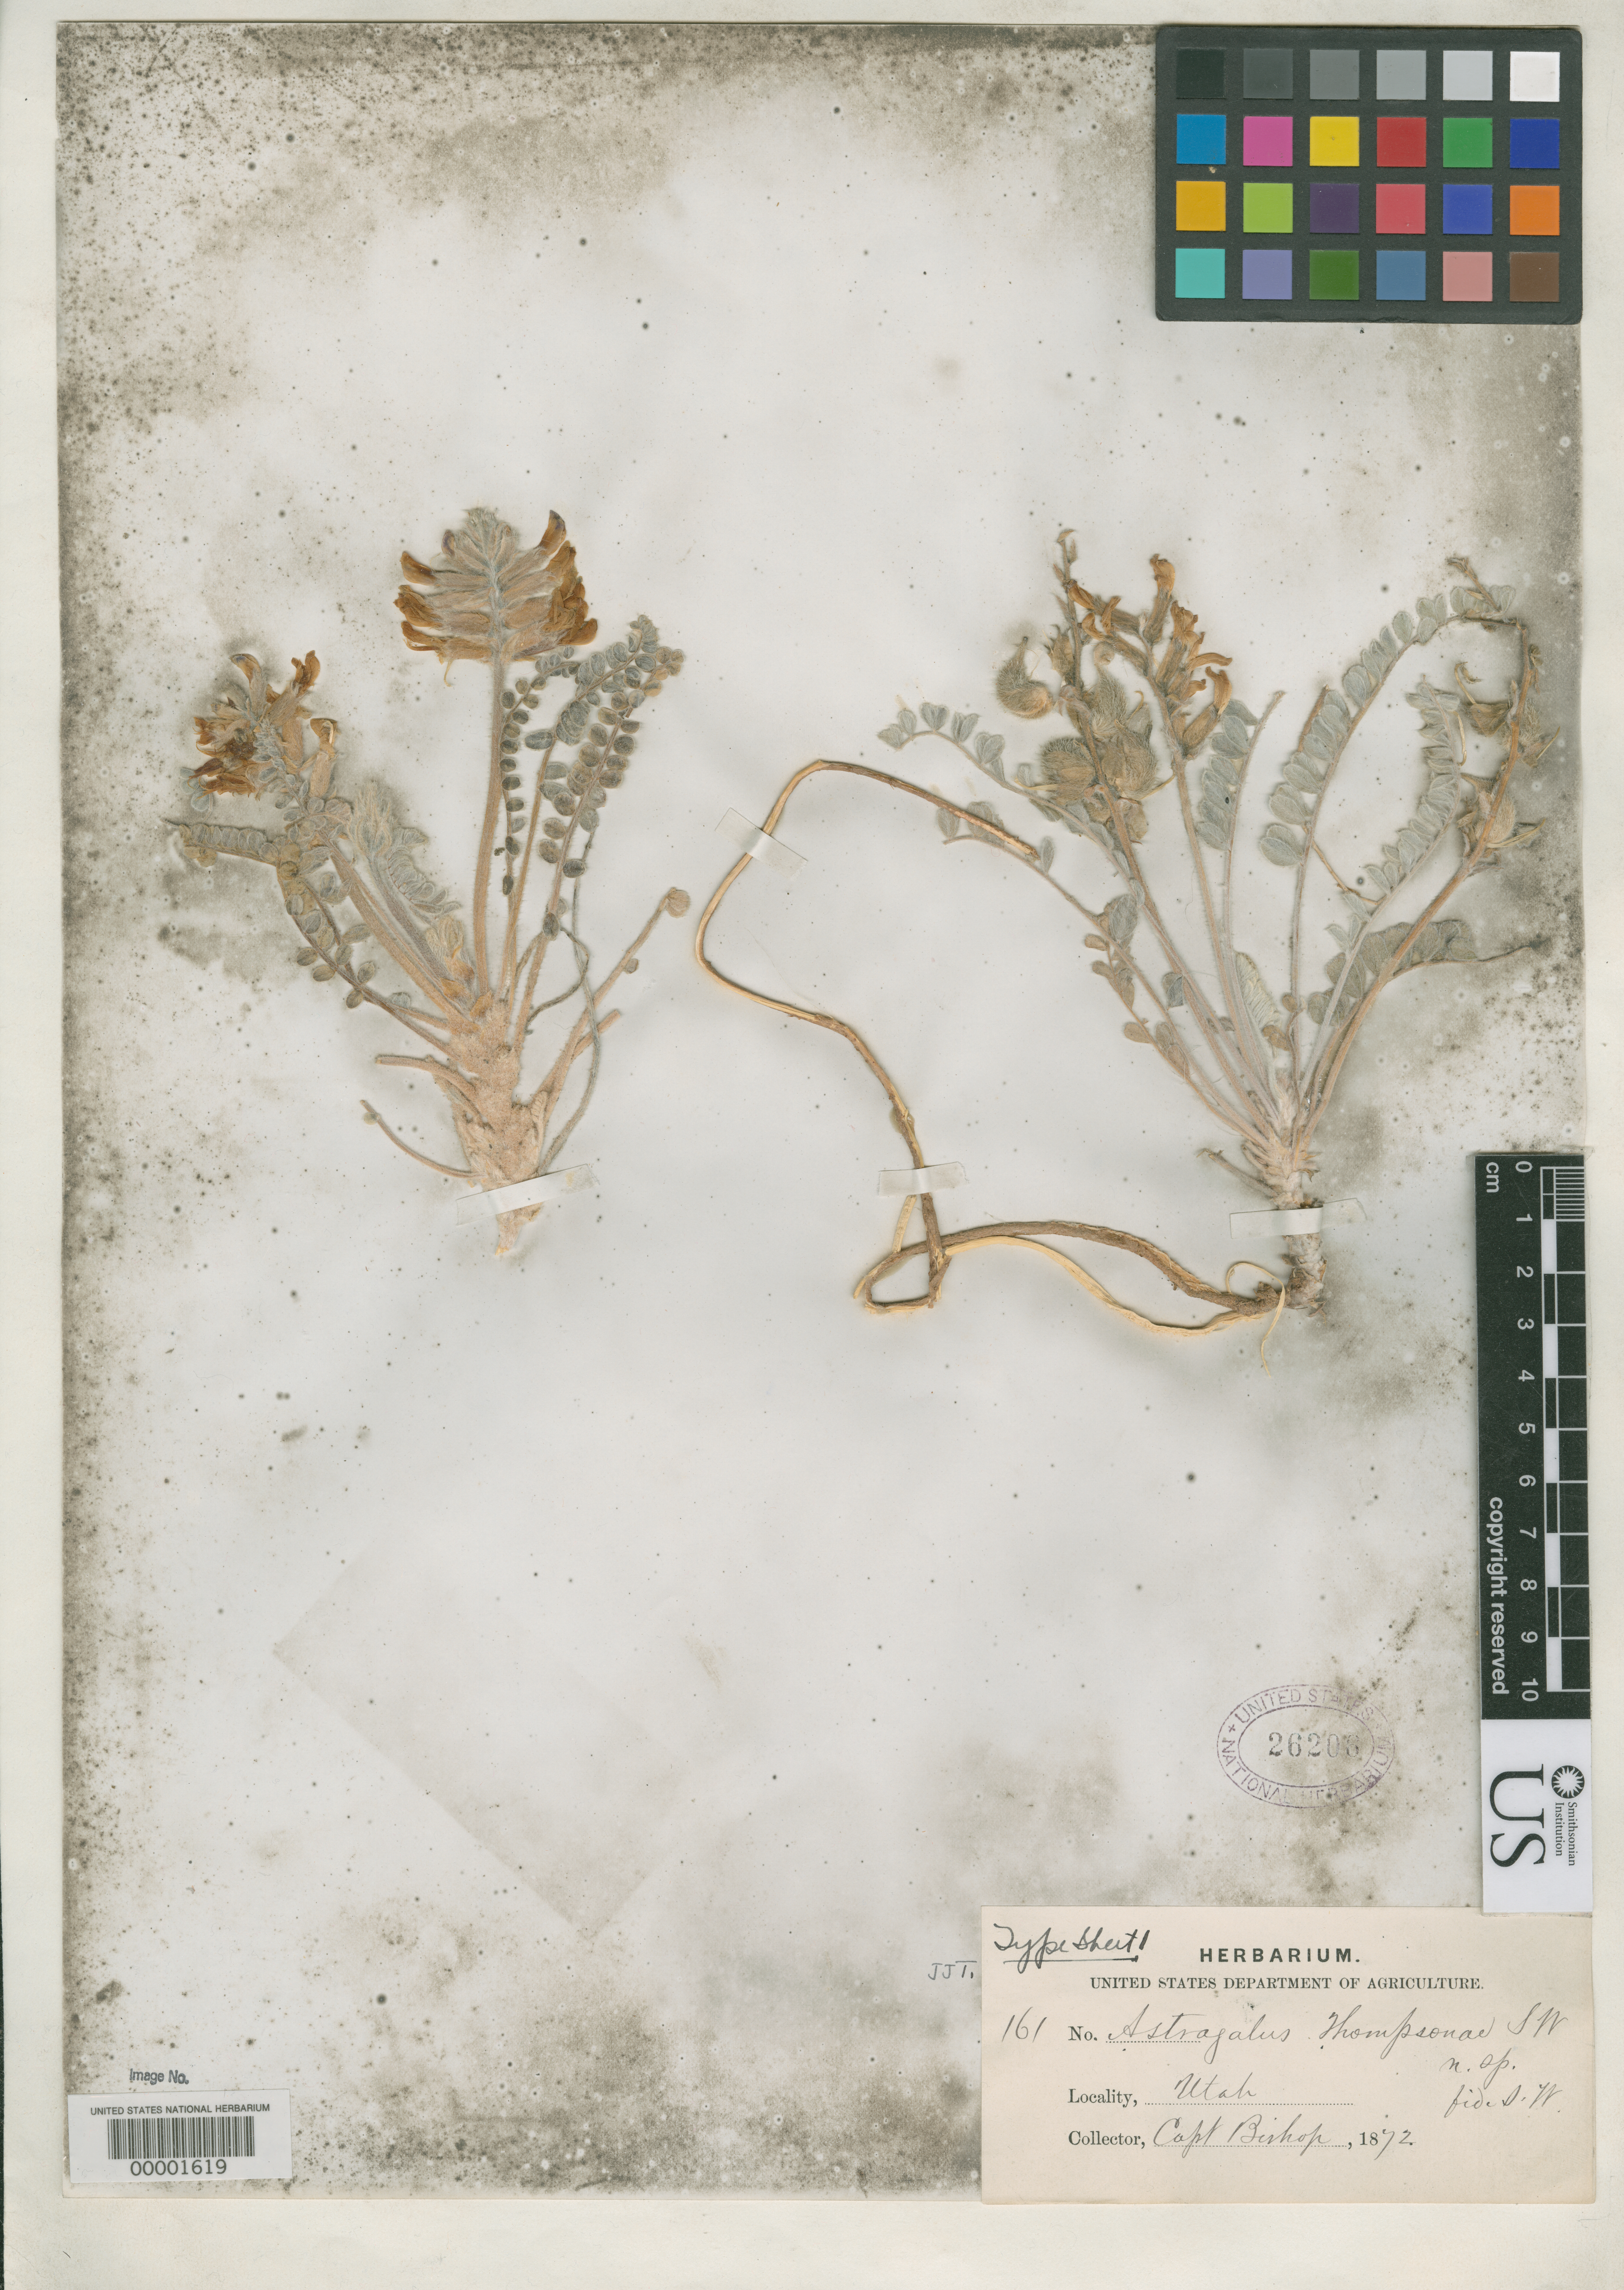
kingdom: Plantae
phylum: Tracheophyta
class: Magnoliopsida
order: Fabales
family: Fabaceae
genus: Astragalus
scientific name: Astragalus thompsonae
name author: S. Watson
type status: Type Collection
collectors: E. P. Thompson & F. M. Bishop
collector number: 161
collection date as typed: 1872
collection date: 1872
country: United States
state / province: Utah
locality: Southern (part).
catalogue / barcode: US 26206